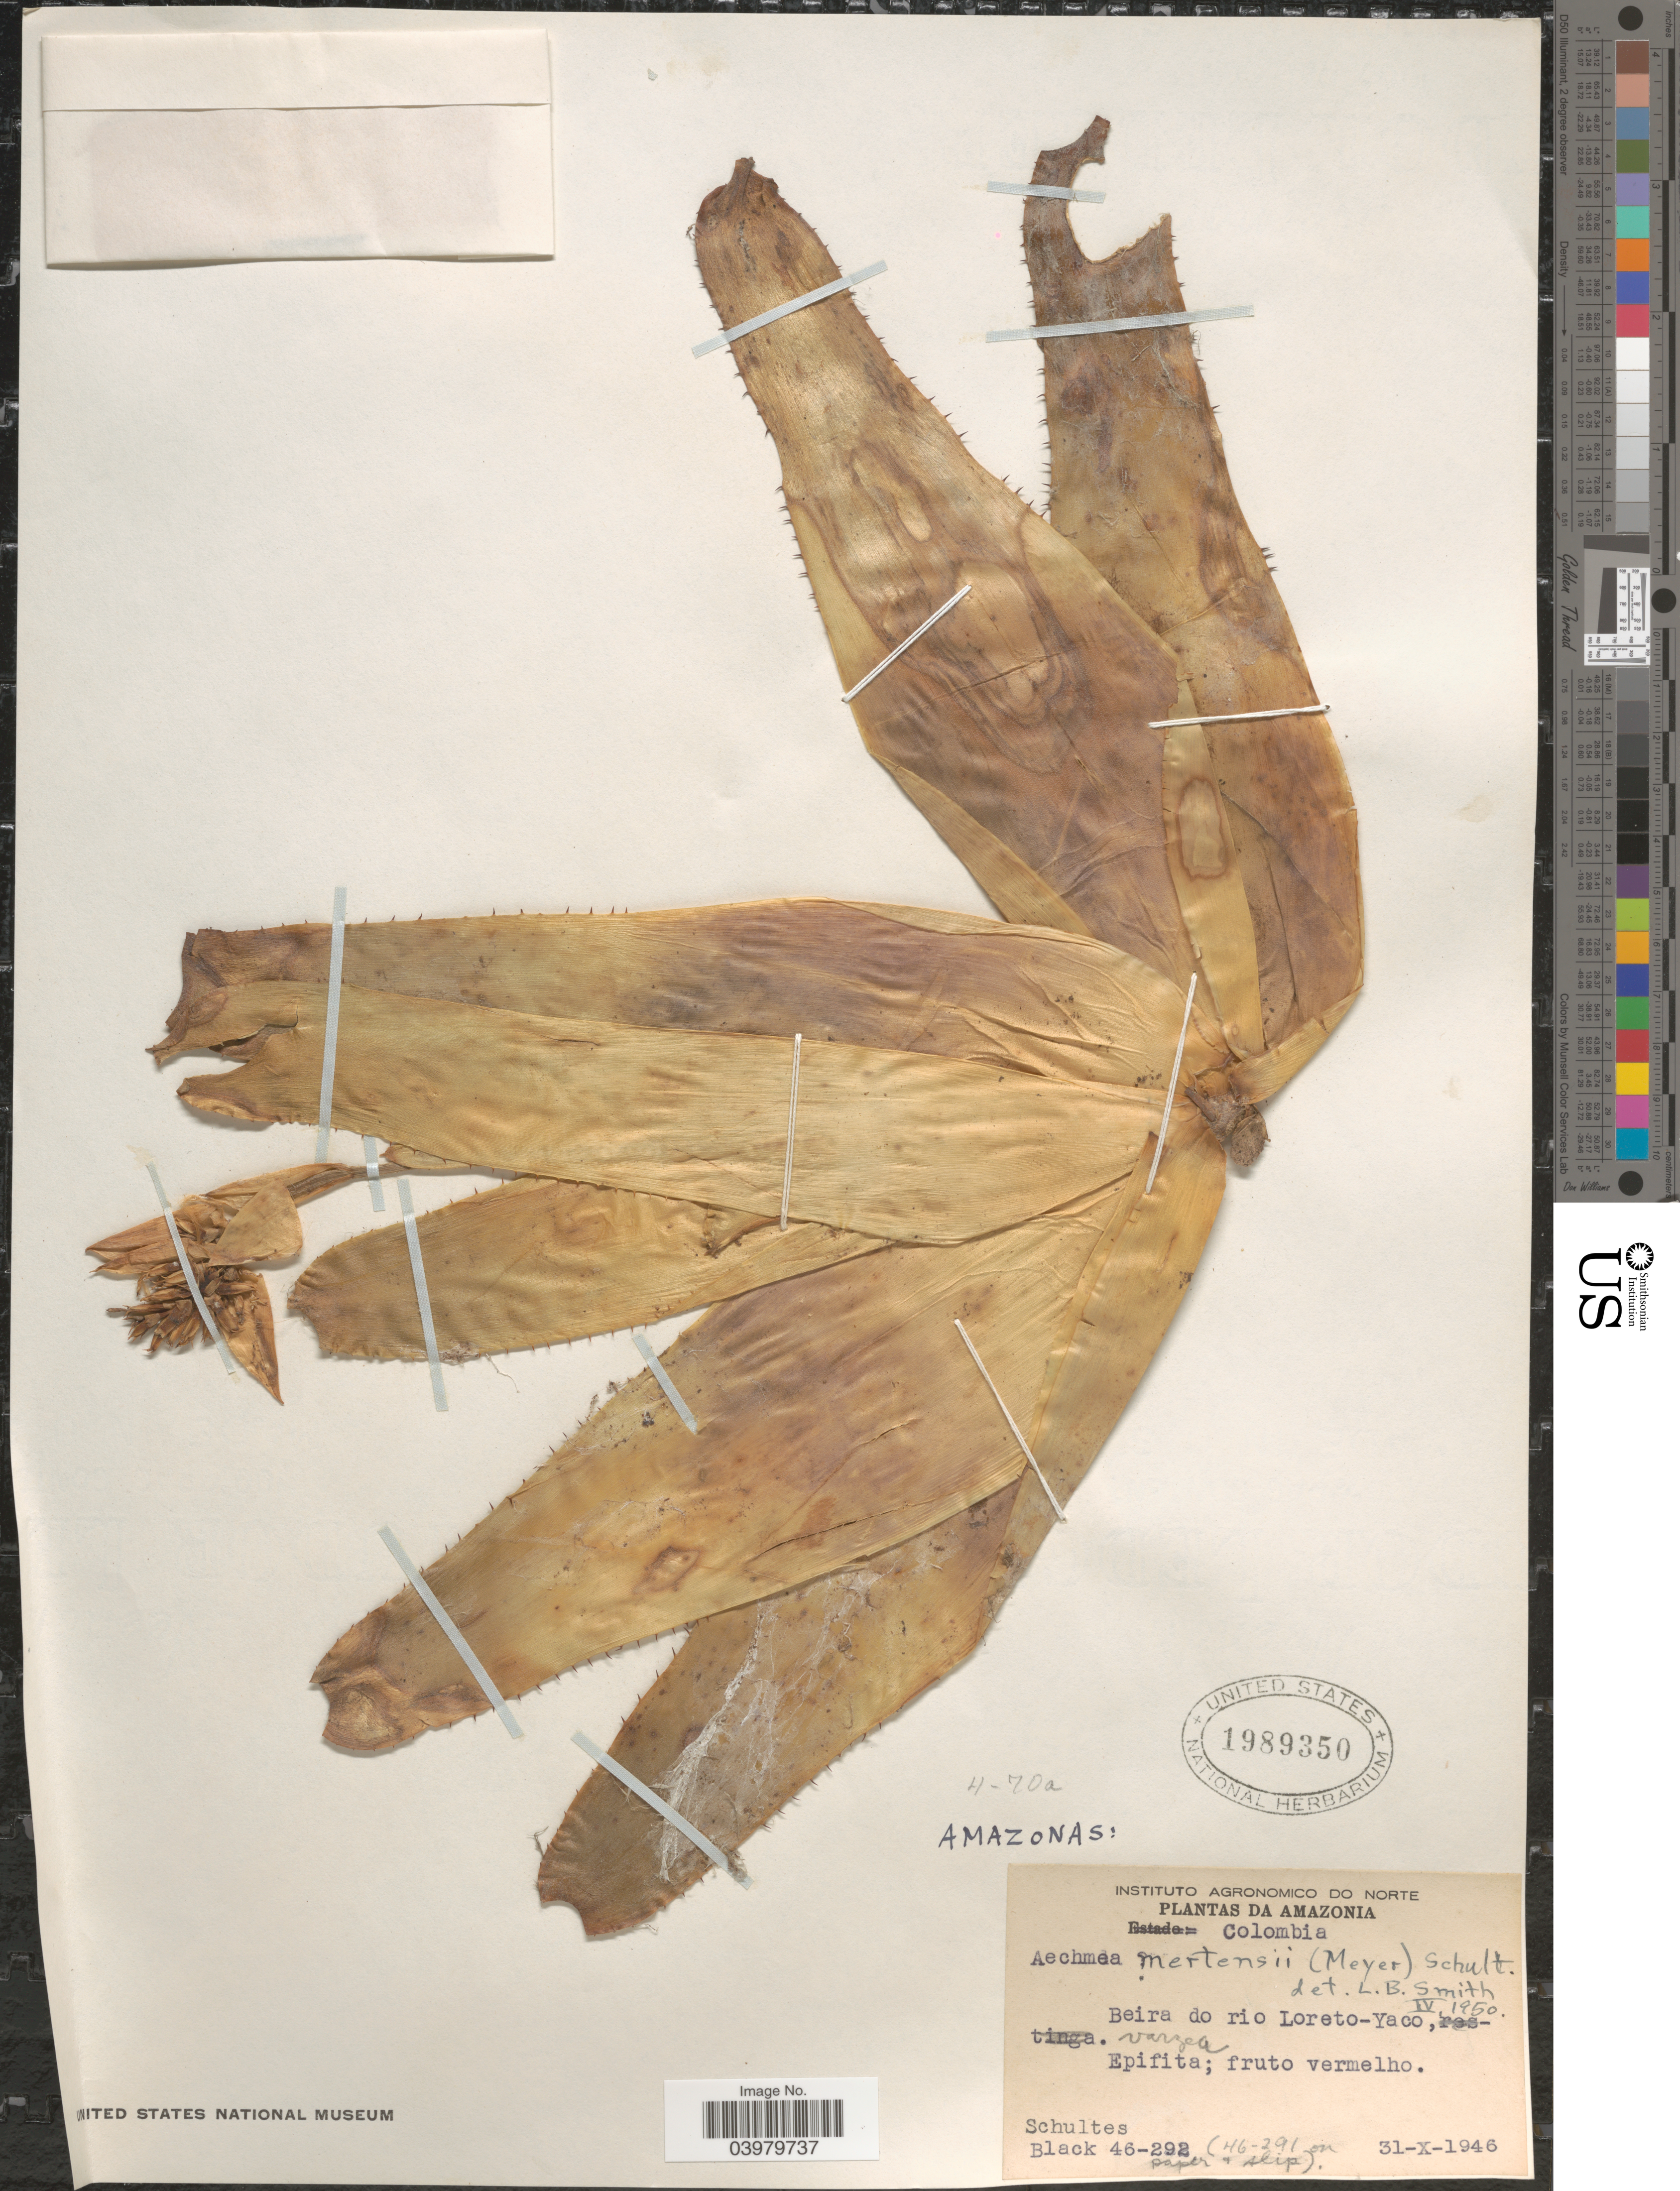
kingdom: Plantae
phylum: Tracheophyta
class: Liliopsida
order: Poales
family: Bromeliaceae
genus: Aechmea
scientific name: Aechmea mertensii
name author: (G. Mey.) Schult. & Schult. f.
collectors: -- Schultes & -- Black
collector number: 46-292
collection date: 1946-10-31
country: Colombia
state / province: Amazônas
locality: Beira do rio Loreto-Yaco.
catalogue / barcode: US 1989350